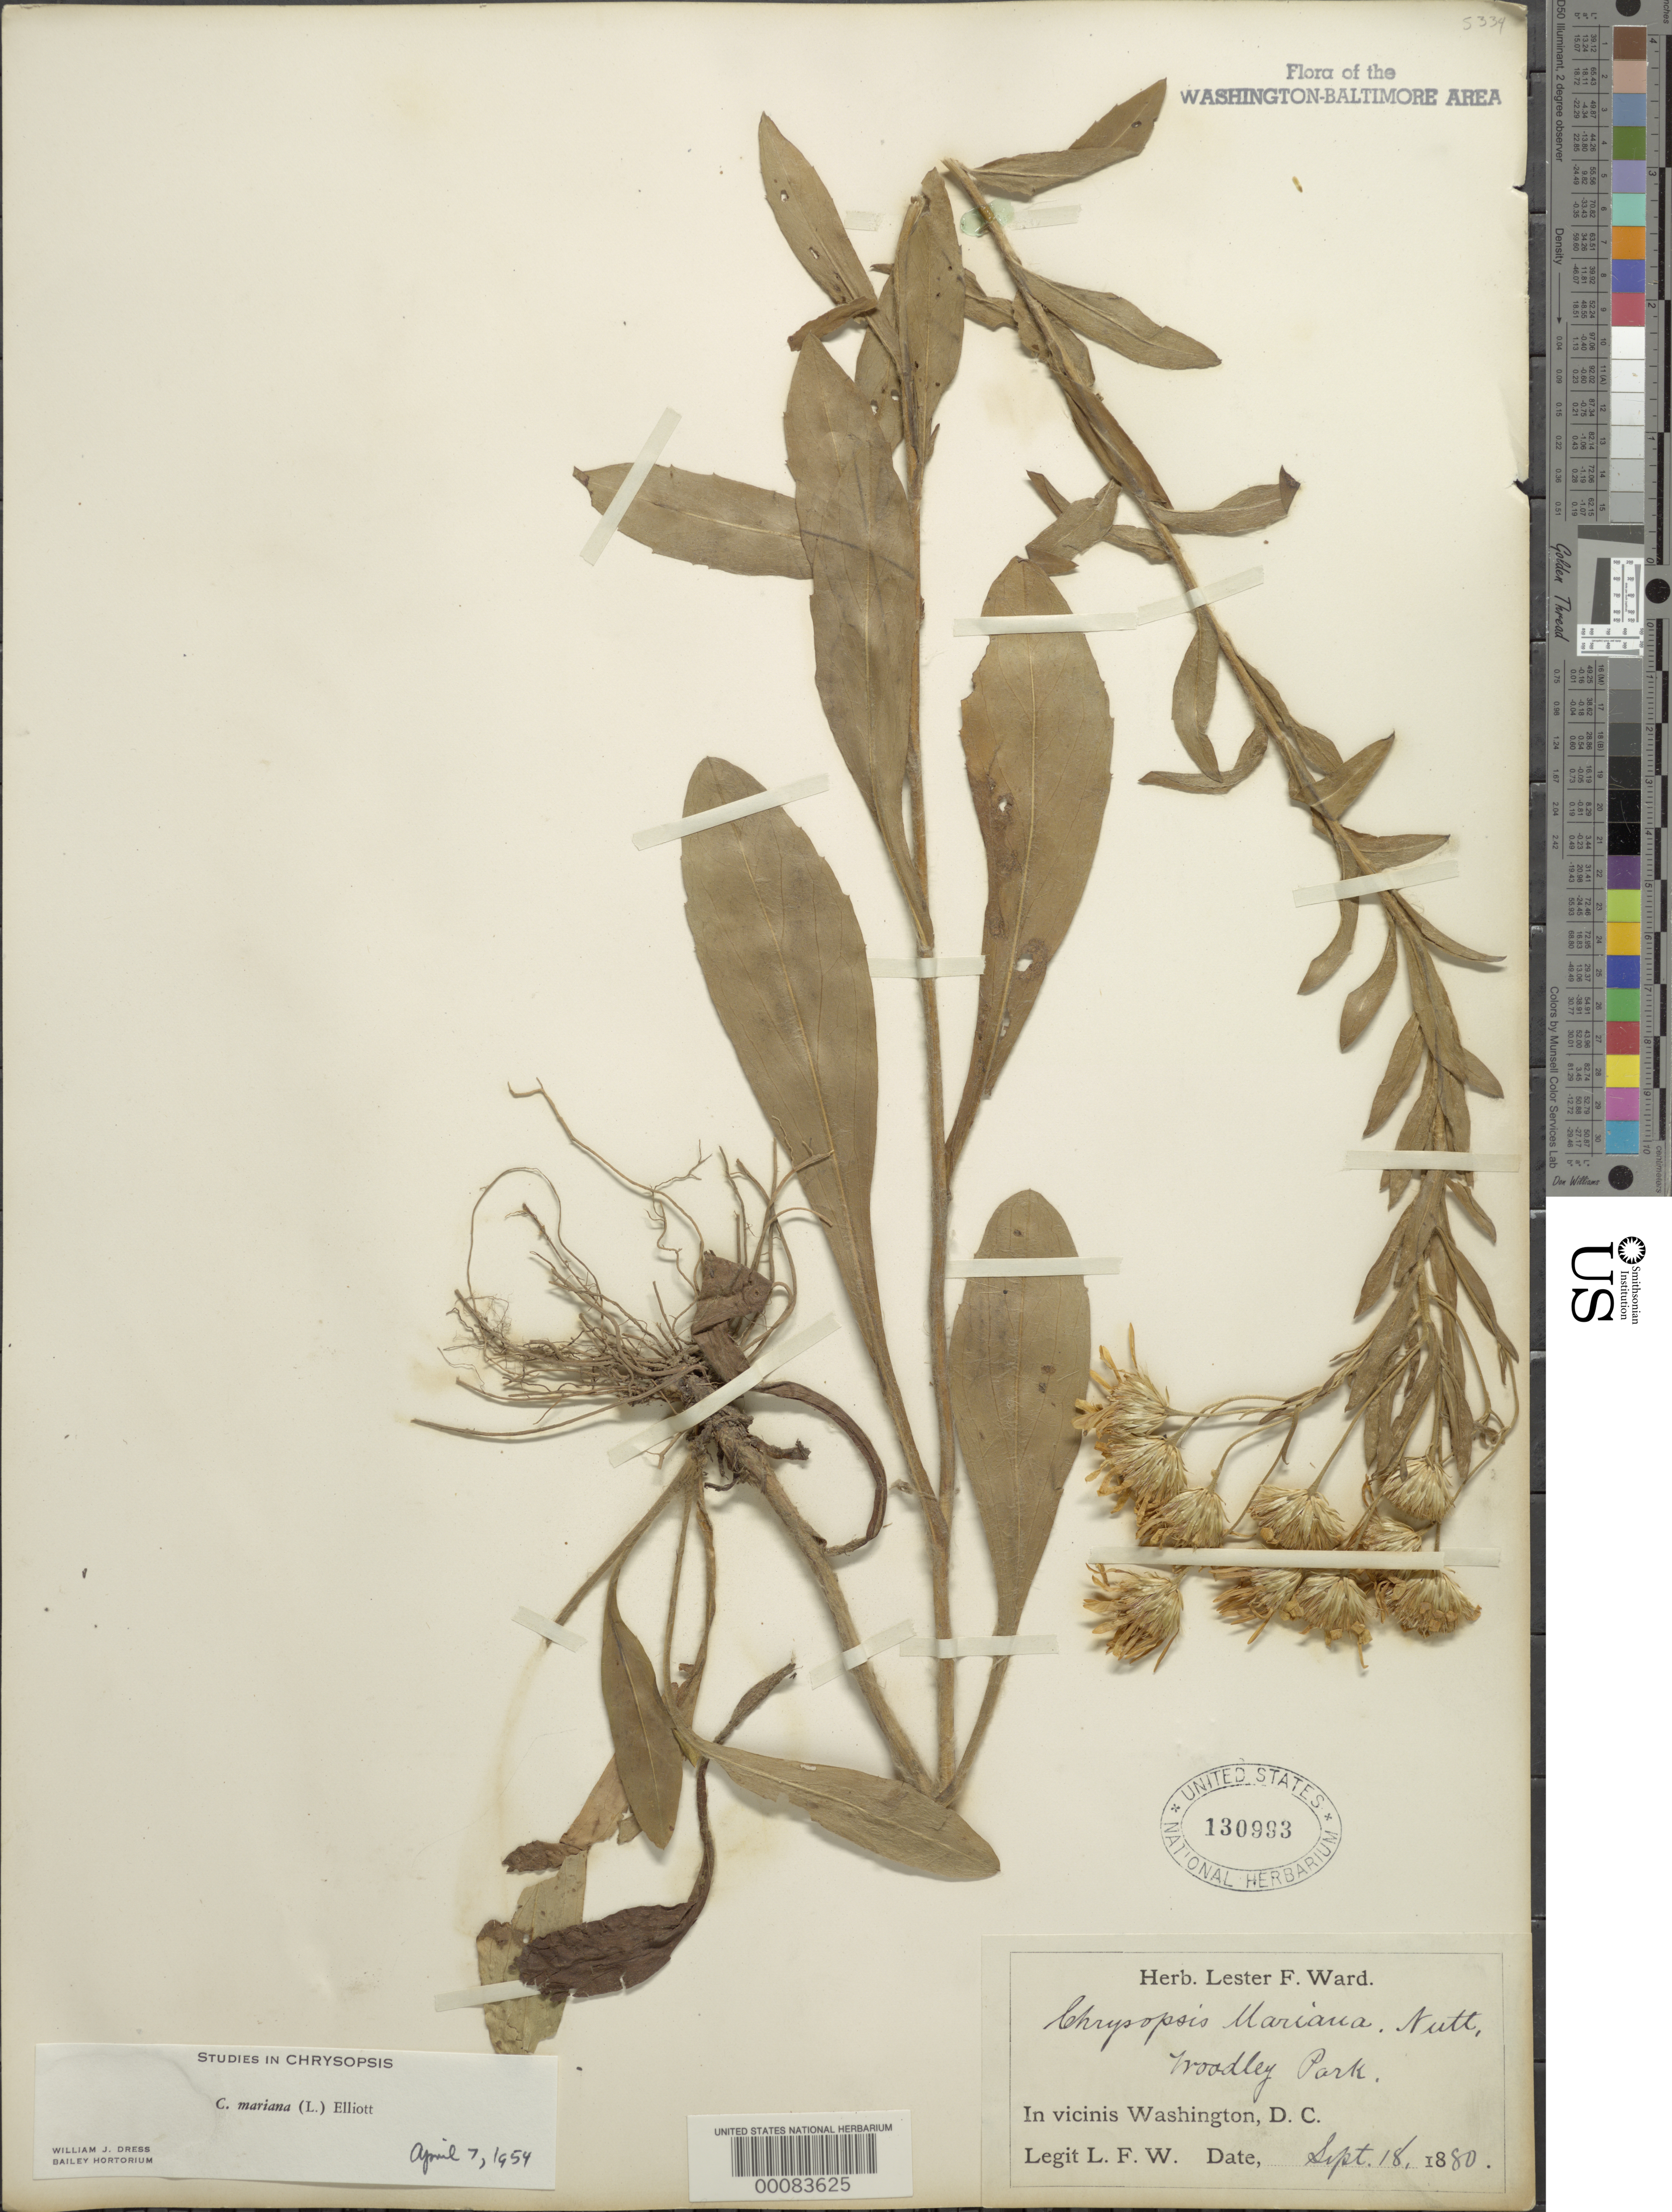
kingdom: Plantae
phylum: Tracheophyta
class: Magnoliopsida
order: Asterales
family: Asteraceae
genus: Chrysopsis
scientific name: Chrysopsis mariana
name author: (L.) Elliott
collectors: L. F. Ward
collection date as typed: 18 Sep 1880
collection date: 1880-09-18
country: United States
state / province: District of Columbia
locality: Woodley Park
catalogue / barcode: US 130993